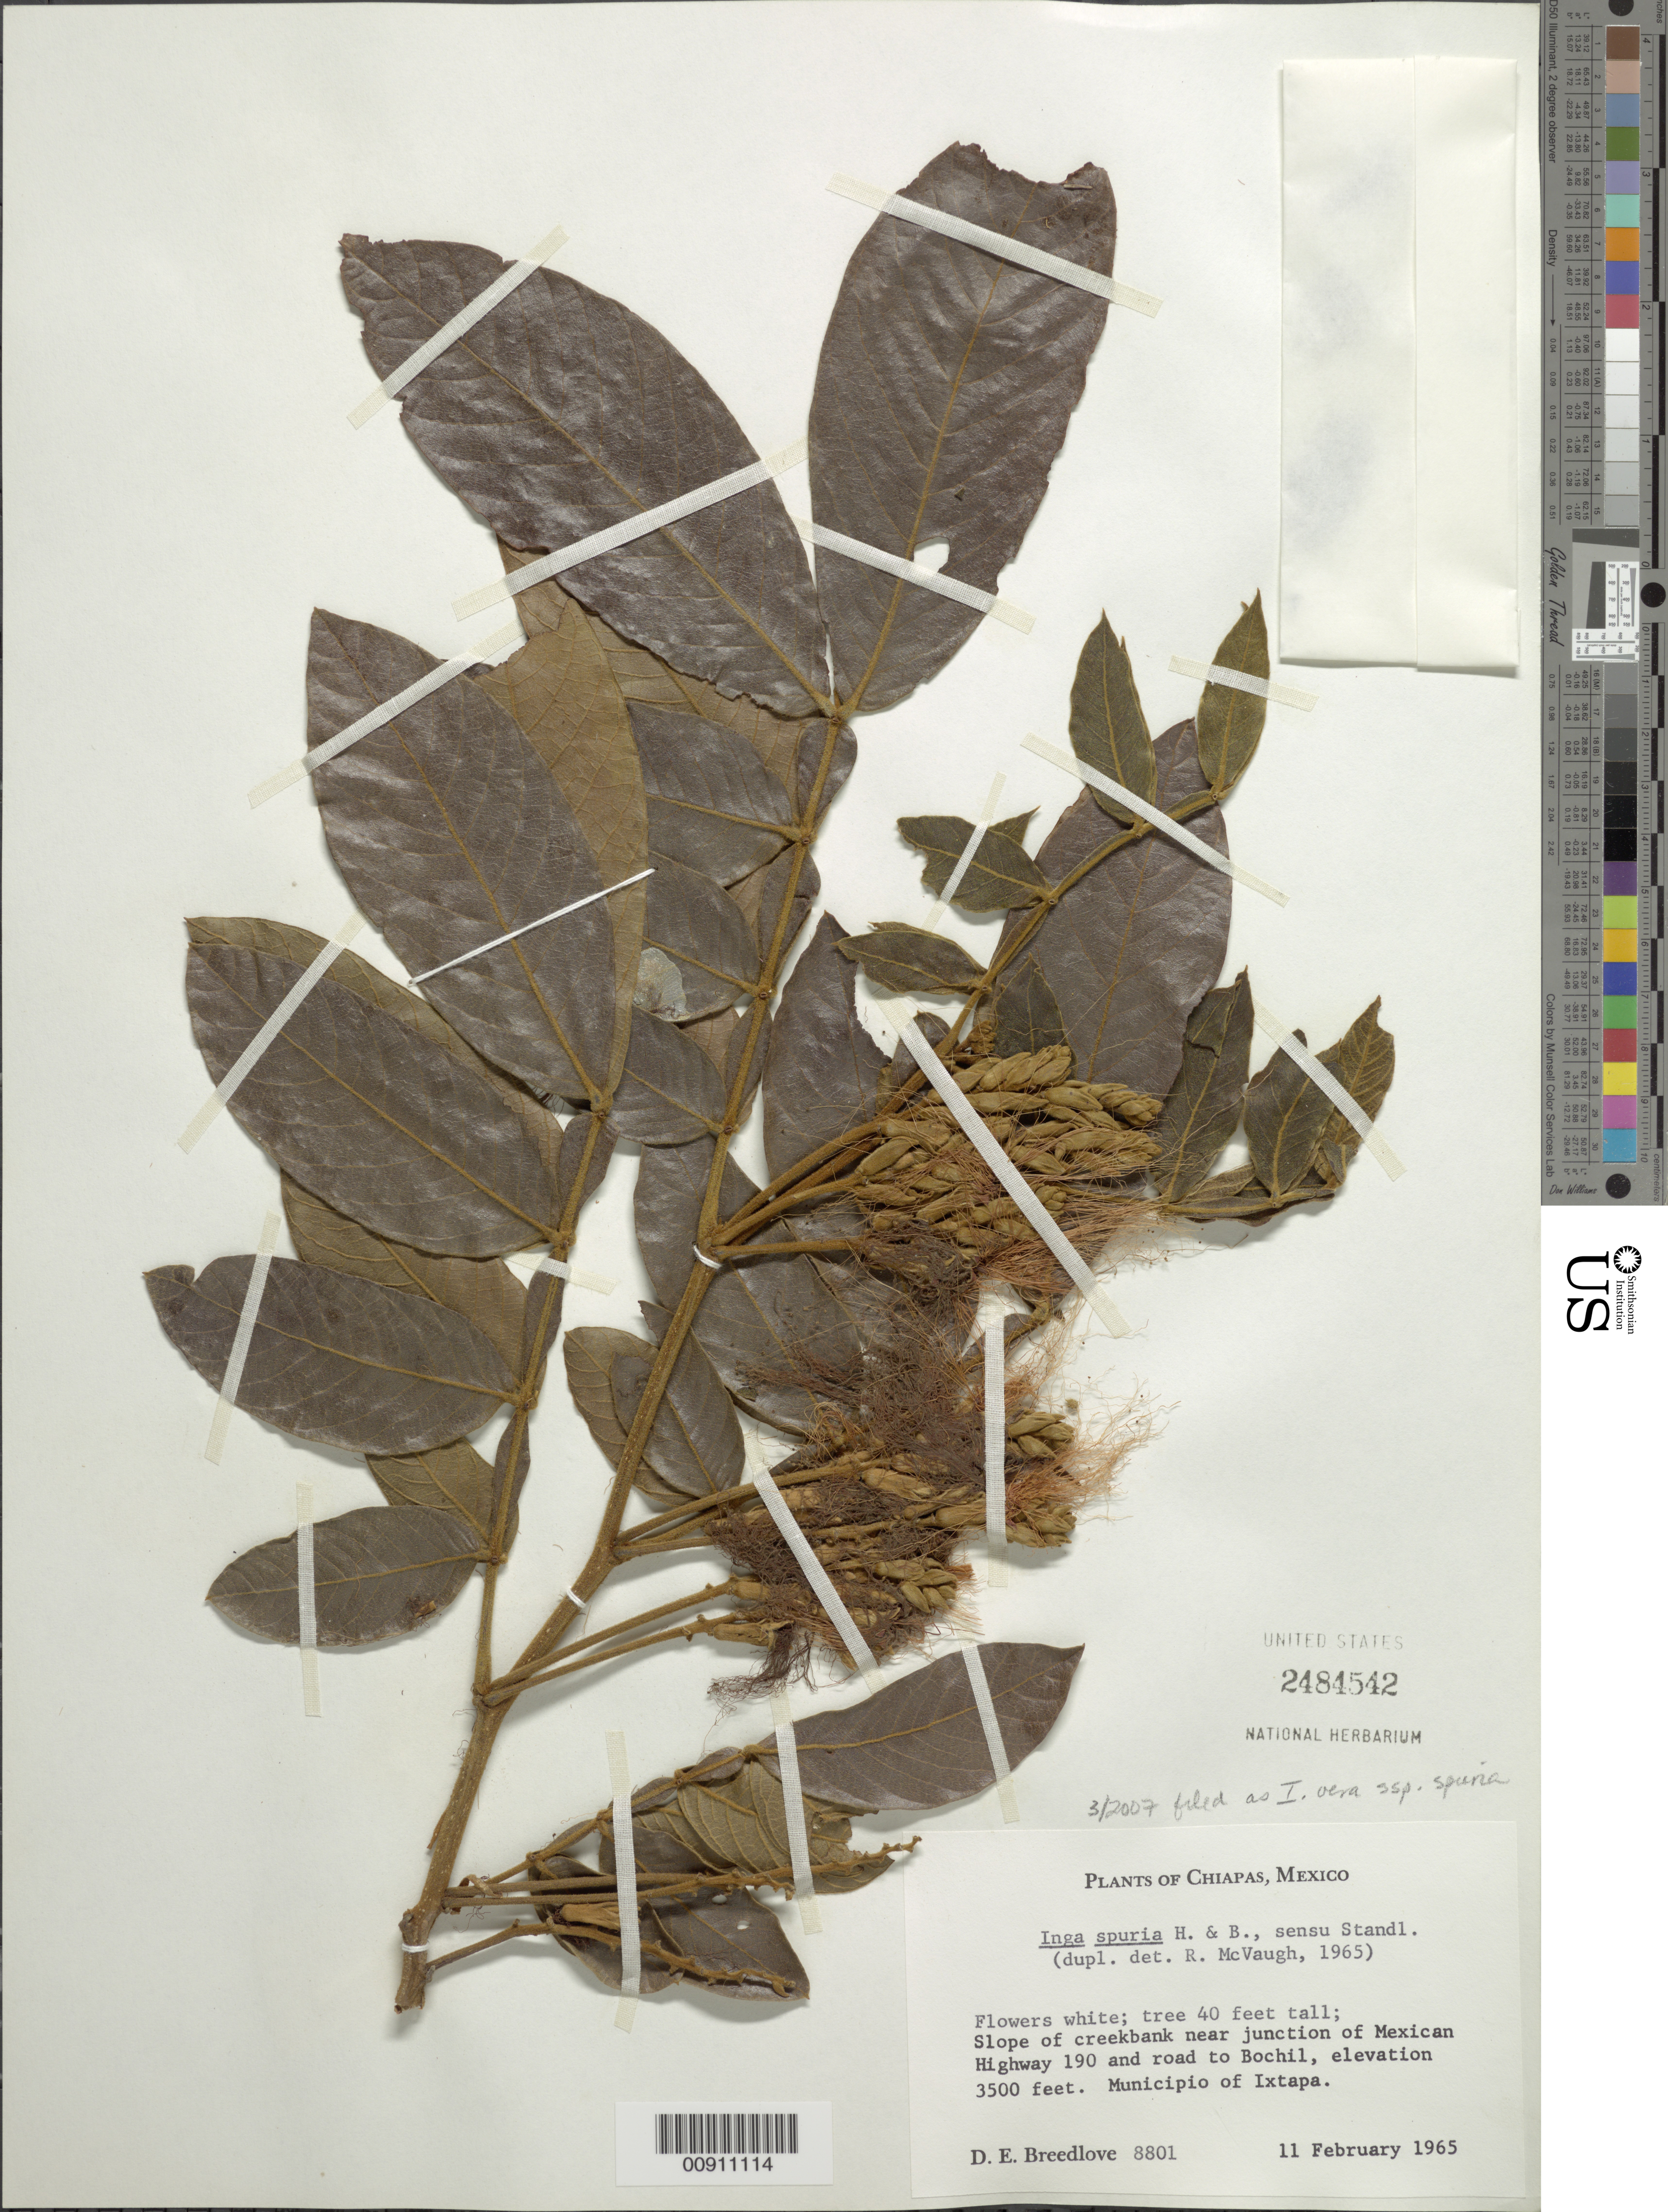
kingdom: Plantae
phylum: Tracheophyta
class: Magnoliopsida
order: Fabales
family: Fabaceae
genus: Inga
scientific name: Inga vera subsp. vera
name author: Willd.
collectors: D. E. Breedlove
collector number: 8801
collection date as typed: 11 Feb 1965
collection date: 1965-02-11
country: Mexico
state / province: Chiapas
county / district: Ixtapa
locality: Near junction of Mexican Highway 190 and road to Bochil. Municipio of Ixtapa, Chiapas.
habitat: Slope of creekbank.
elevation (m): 1067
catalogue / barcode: US 2484542